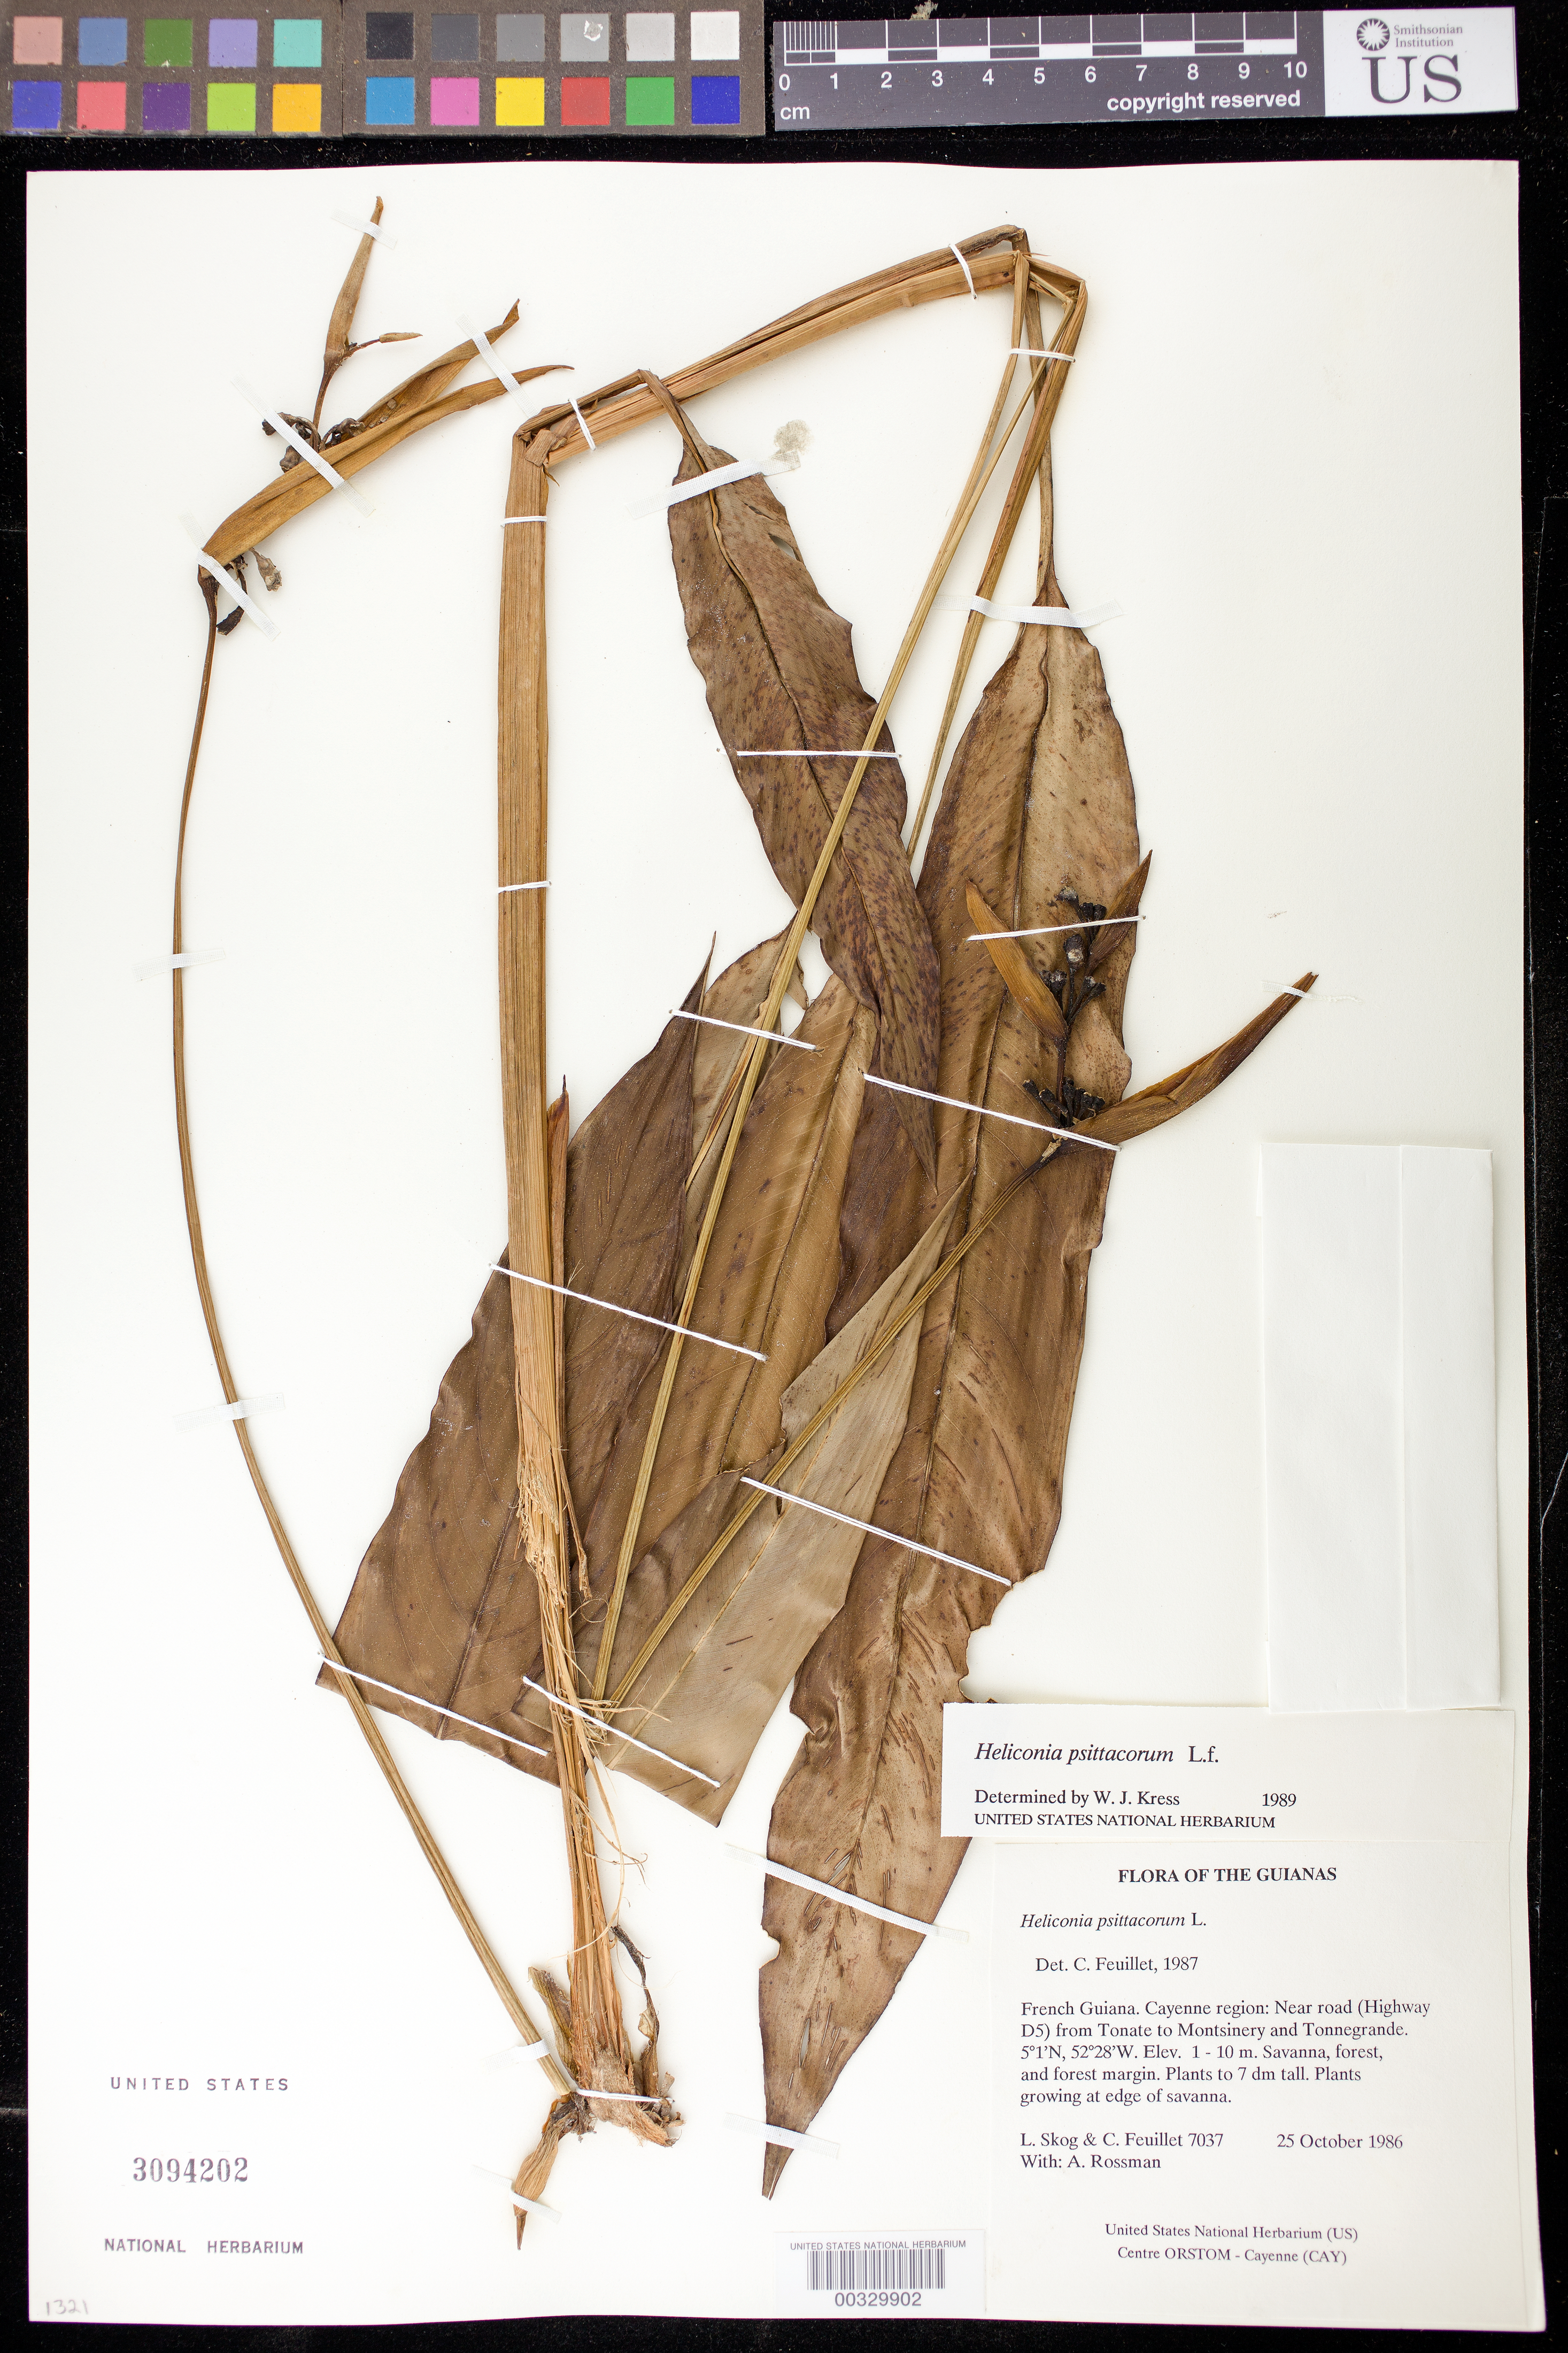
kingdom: Plantae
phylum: Tracheophyta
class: Liliopsida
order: Zingiberales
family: Heliconiaceae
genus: Heliconia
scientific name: Heliconia psittacorum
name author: L. f.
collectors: L. E. Skog, C. Feuillet & A. Rossman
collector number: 7037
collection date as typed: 25 Oct 1986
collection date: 1986-10-25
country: French Guiana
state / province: Cayenne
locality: Near road (highway d5) from tonate to montsinery and tonnegrande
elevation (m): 1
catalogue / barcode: US 3094202